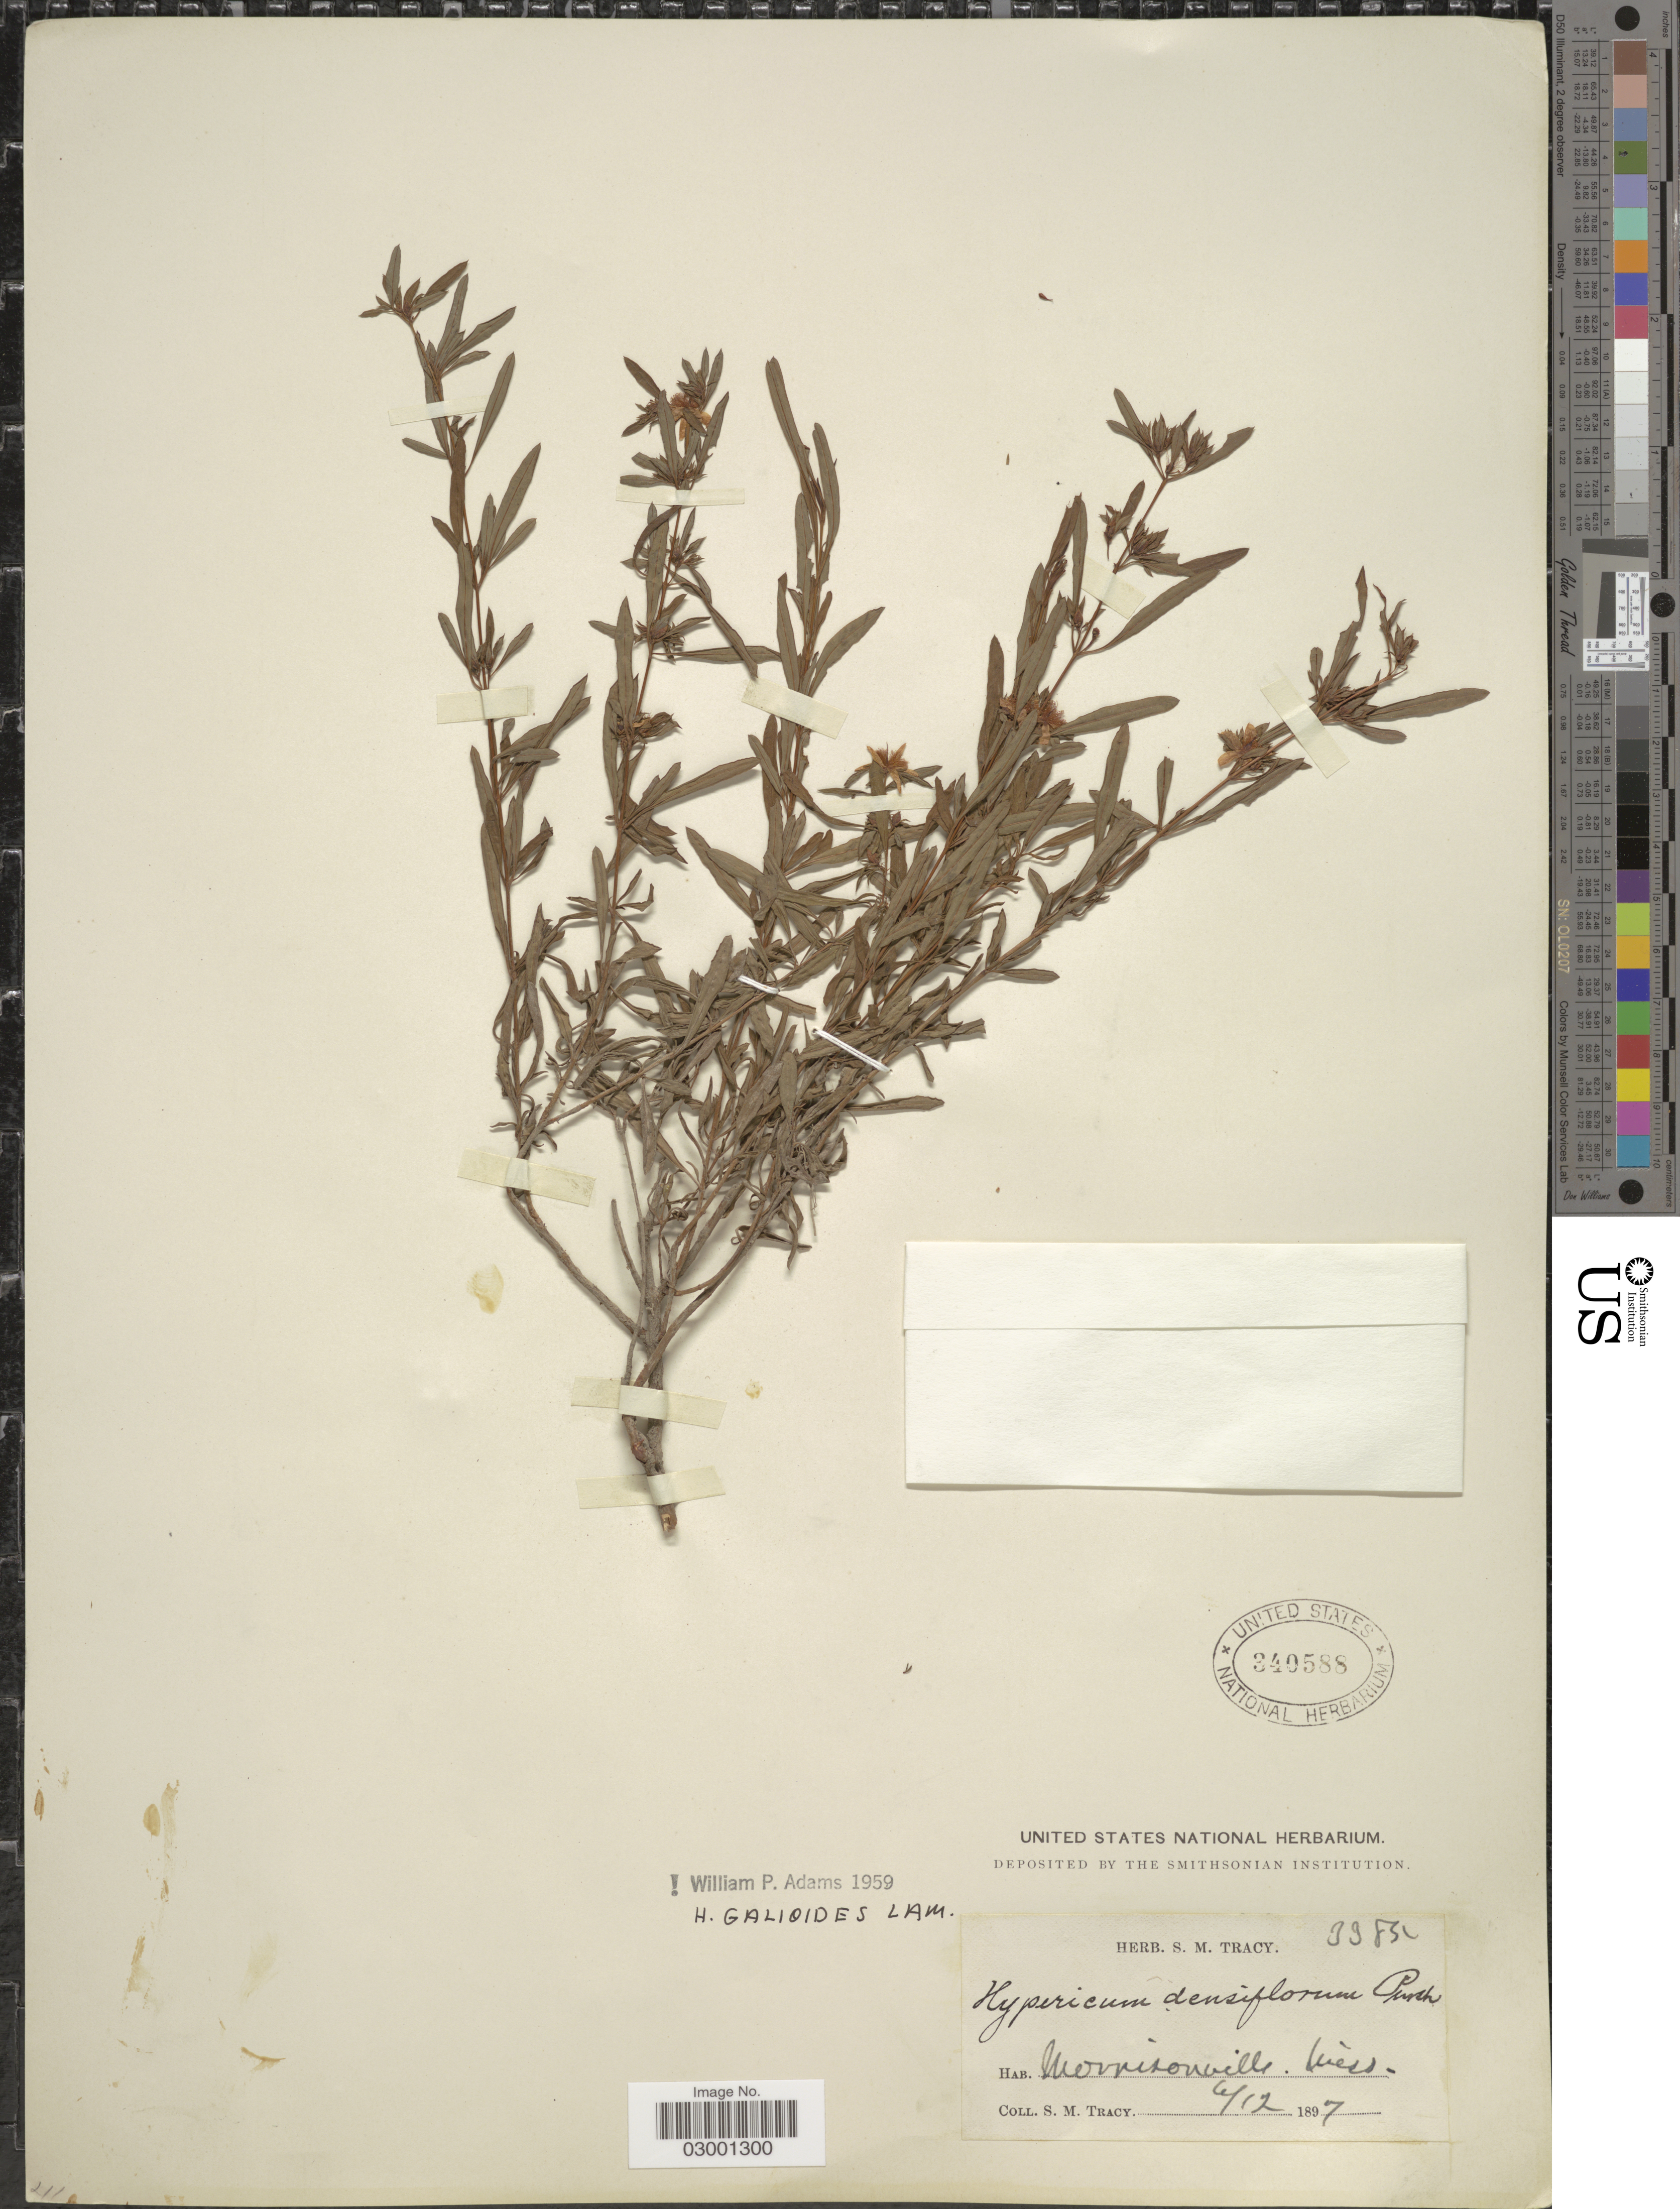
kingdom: Plantae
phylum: Tracheophyta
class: Magnoliopsida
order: Malpighiales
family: Hypericaceae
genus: Hypericum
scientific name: Hypericum galioides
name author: Lam.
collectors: S. M. Tracy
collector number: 3385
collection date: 1897-06-12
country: United States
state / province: Mississippi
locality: Morrisonville.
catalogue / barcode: US 340588